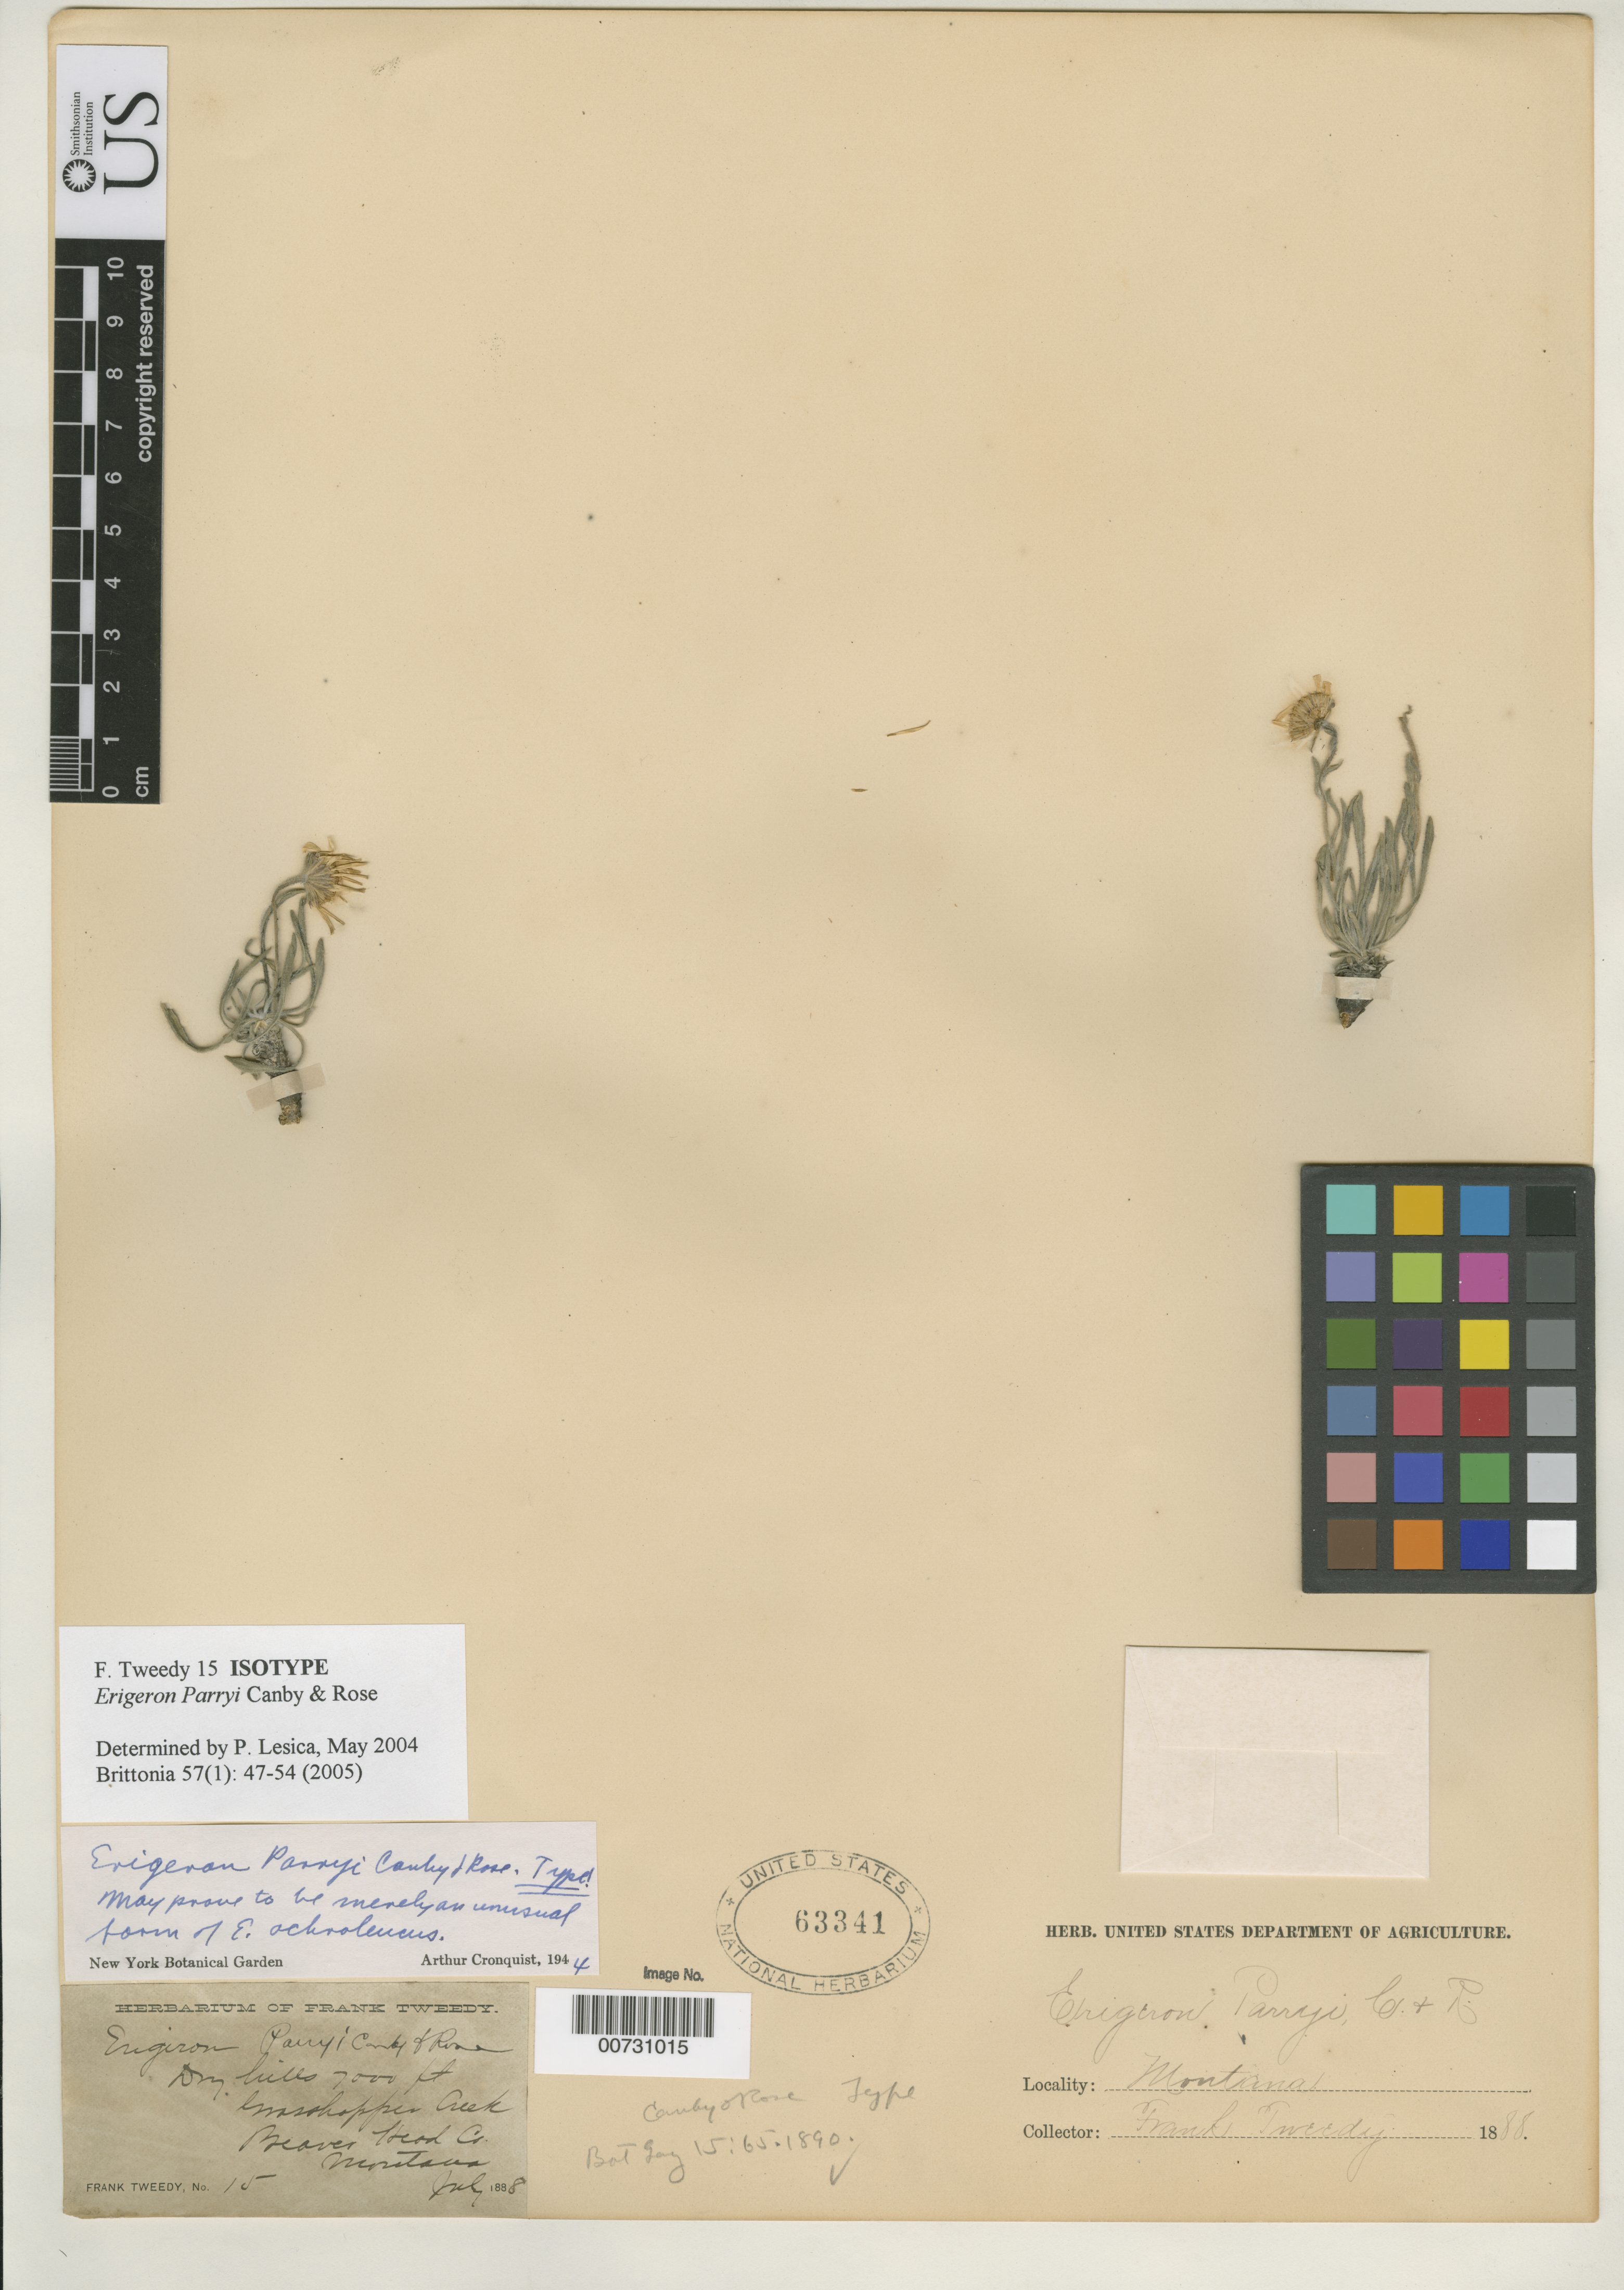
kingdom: Plantae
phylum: Tracheophyta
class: Magnoliopsida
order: Asterales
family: Asteraceae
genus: Erigeron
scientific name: Erigeron parryi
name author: Canby & Rose in Rose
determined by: Lesica, Peter C.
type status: Isolectotype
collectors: F. Tweedy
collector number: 15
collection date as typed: Jul 1888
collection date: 1888-07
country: United States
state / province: Montana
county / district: Beaverhead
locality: Grasshopper Creek, Beaver Head Co., Montana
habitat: Dry hills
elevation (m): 2134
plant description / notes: US sheet annotated as "Type!" by Cronquist (1944). Although GH sheet chosen as lectotype by Lesica (2005), US sheet may be holotype.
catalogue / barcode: US 63341